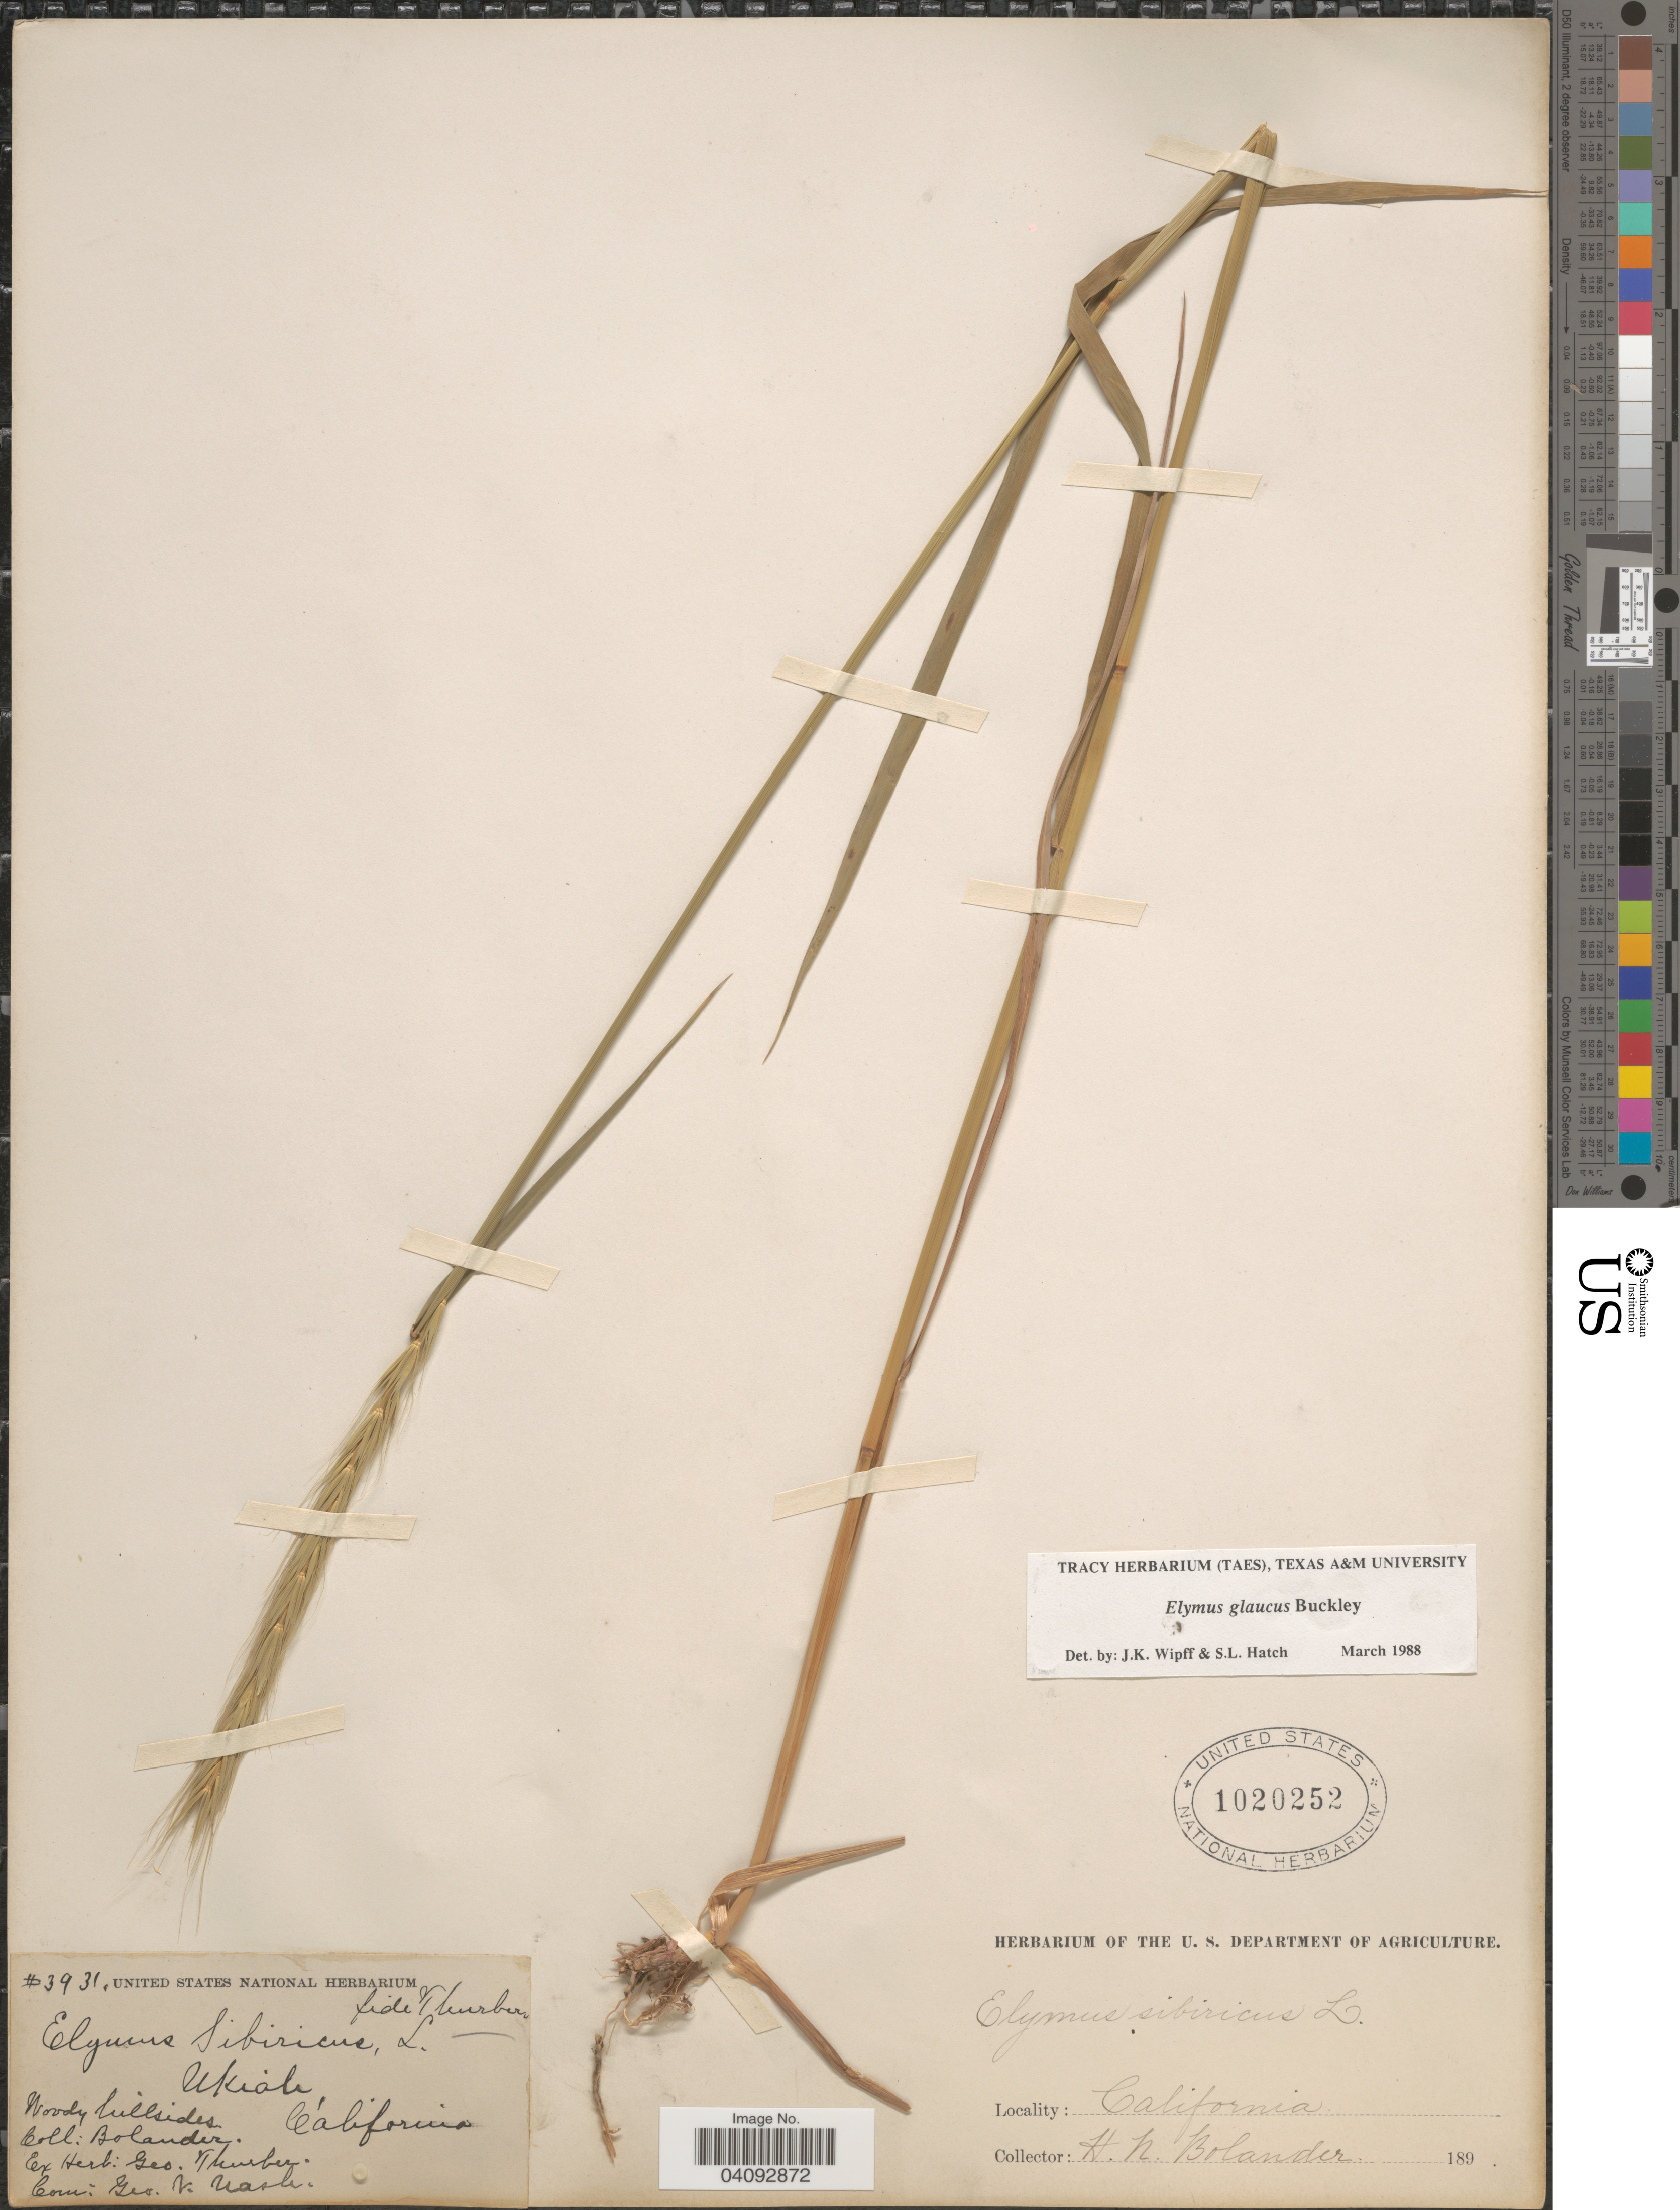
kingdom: Plantae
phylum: Tracheophyta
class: Liliopsida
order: Poales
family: Poaceae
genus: Elymus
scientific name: Elymus glaucus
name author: Buckley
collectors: H. Bolander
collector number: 3931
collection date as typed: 189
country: United States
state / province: California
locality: Ukiah. Woody hillsides.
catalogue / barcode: US 1020252